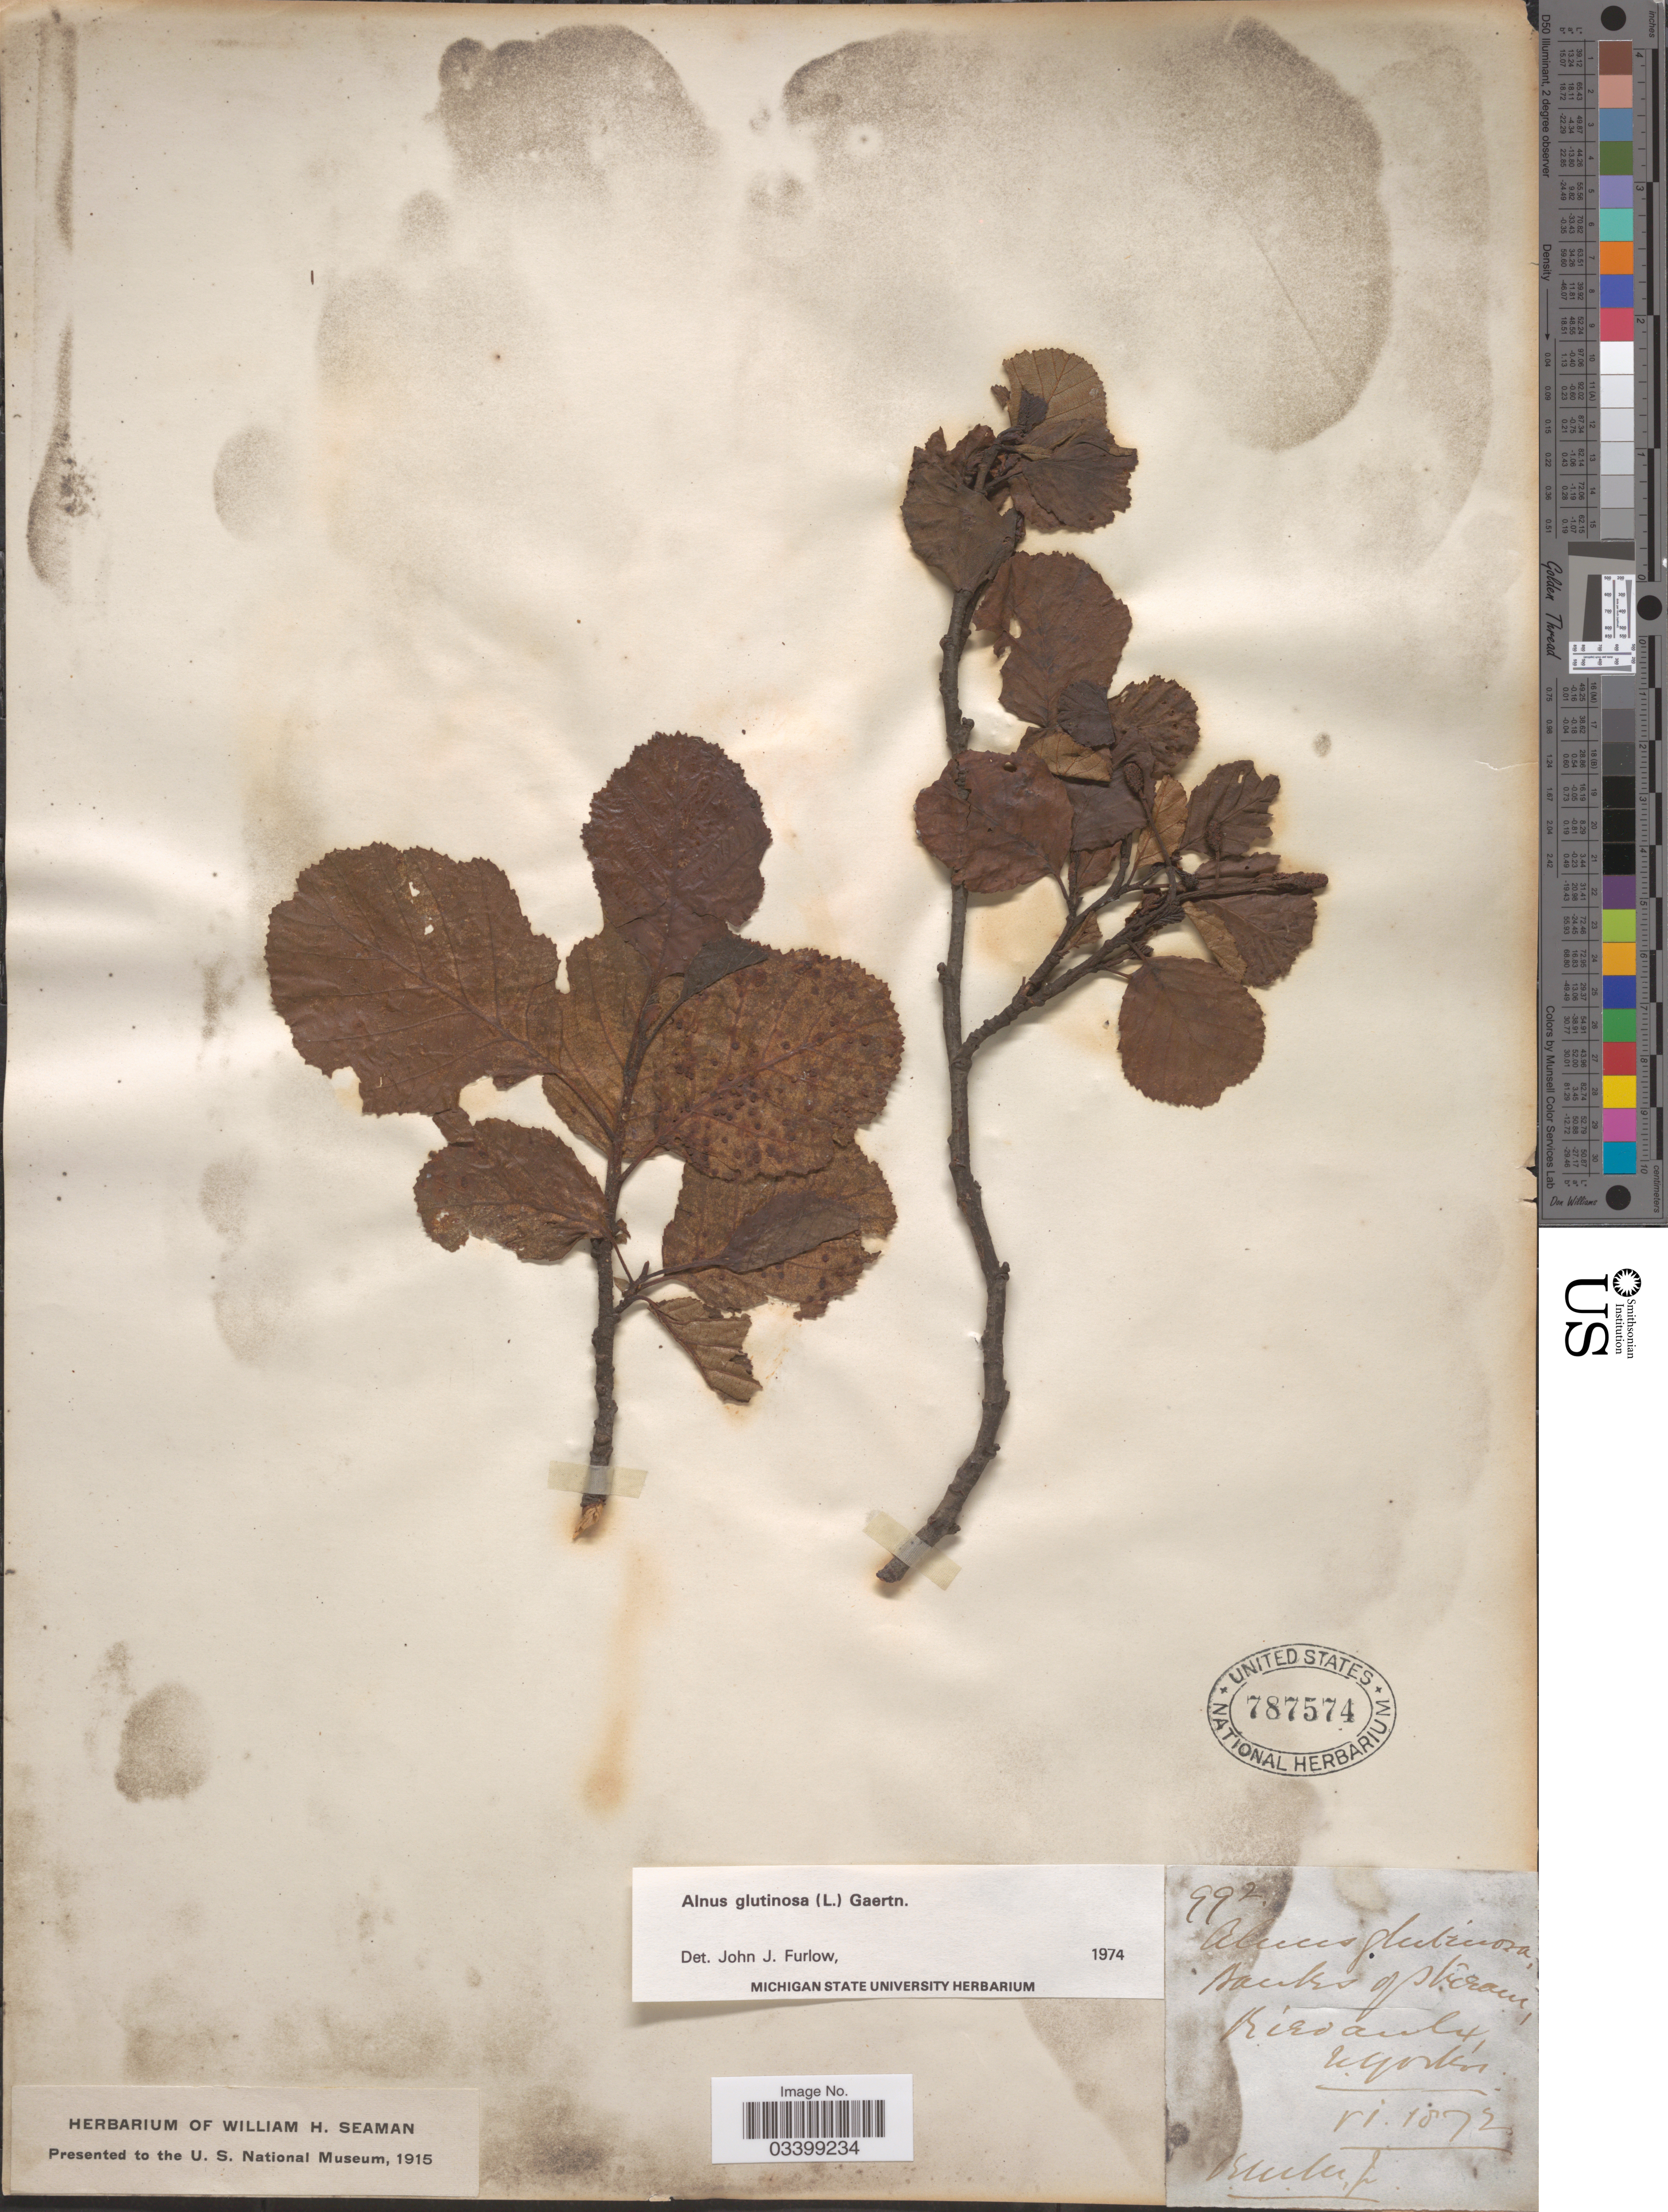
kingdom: Plantae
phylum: Tracheophyta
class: Magnoliopsida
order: Fagales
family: Betulaceae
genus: Alnus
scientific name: Alnus glutinosa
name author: (L.) Gaertn.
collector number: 992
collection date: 1872-06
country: United Kingdom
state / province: England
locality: Banks of stream, Rievaulx, N Yorks.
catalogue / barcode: US 787574